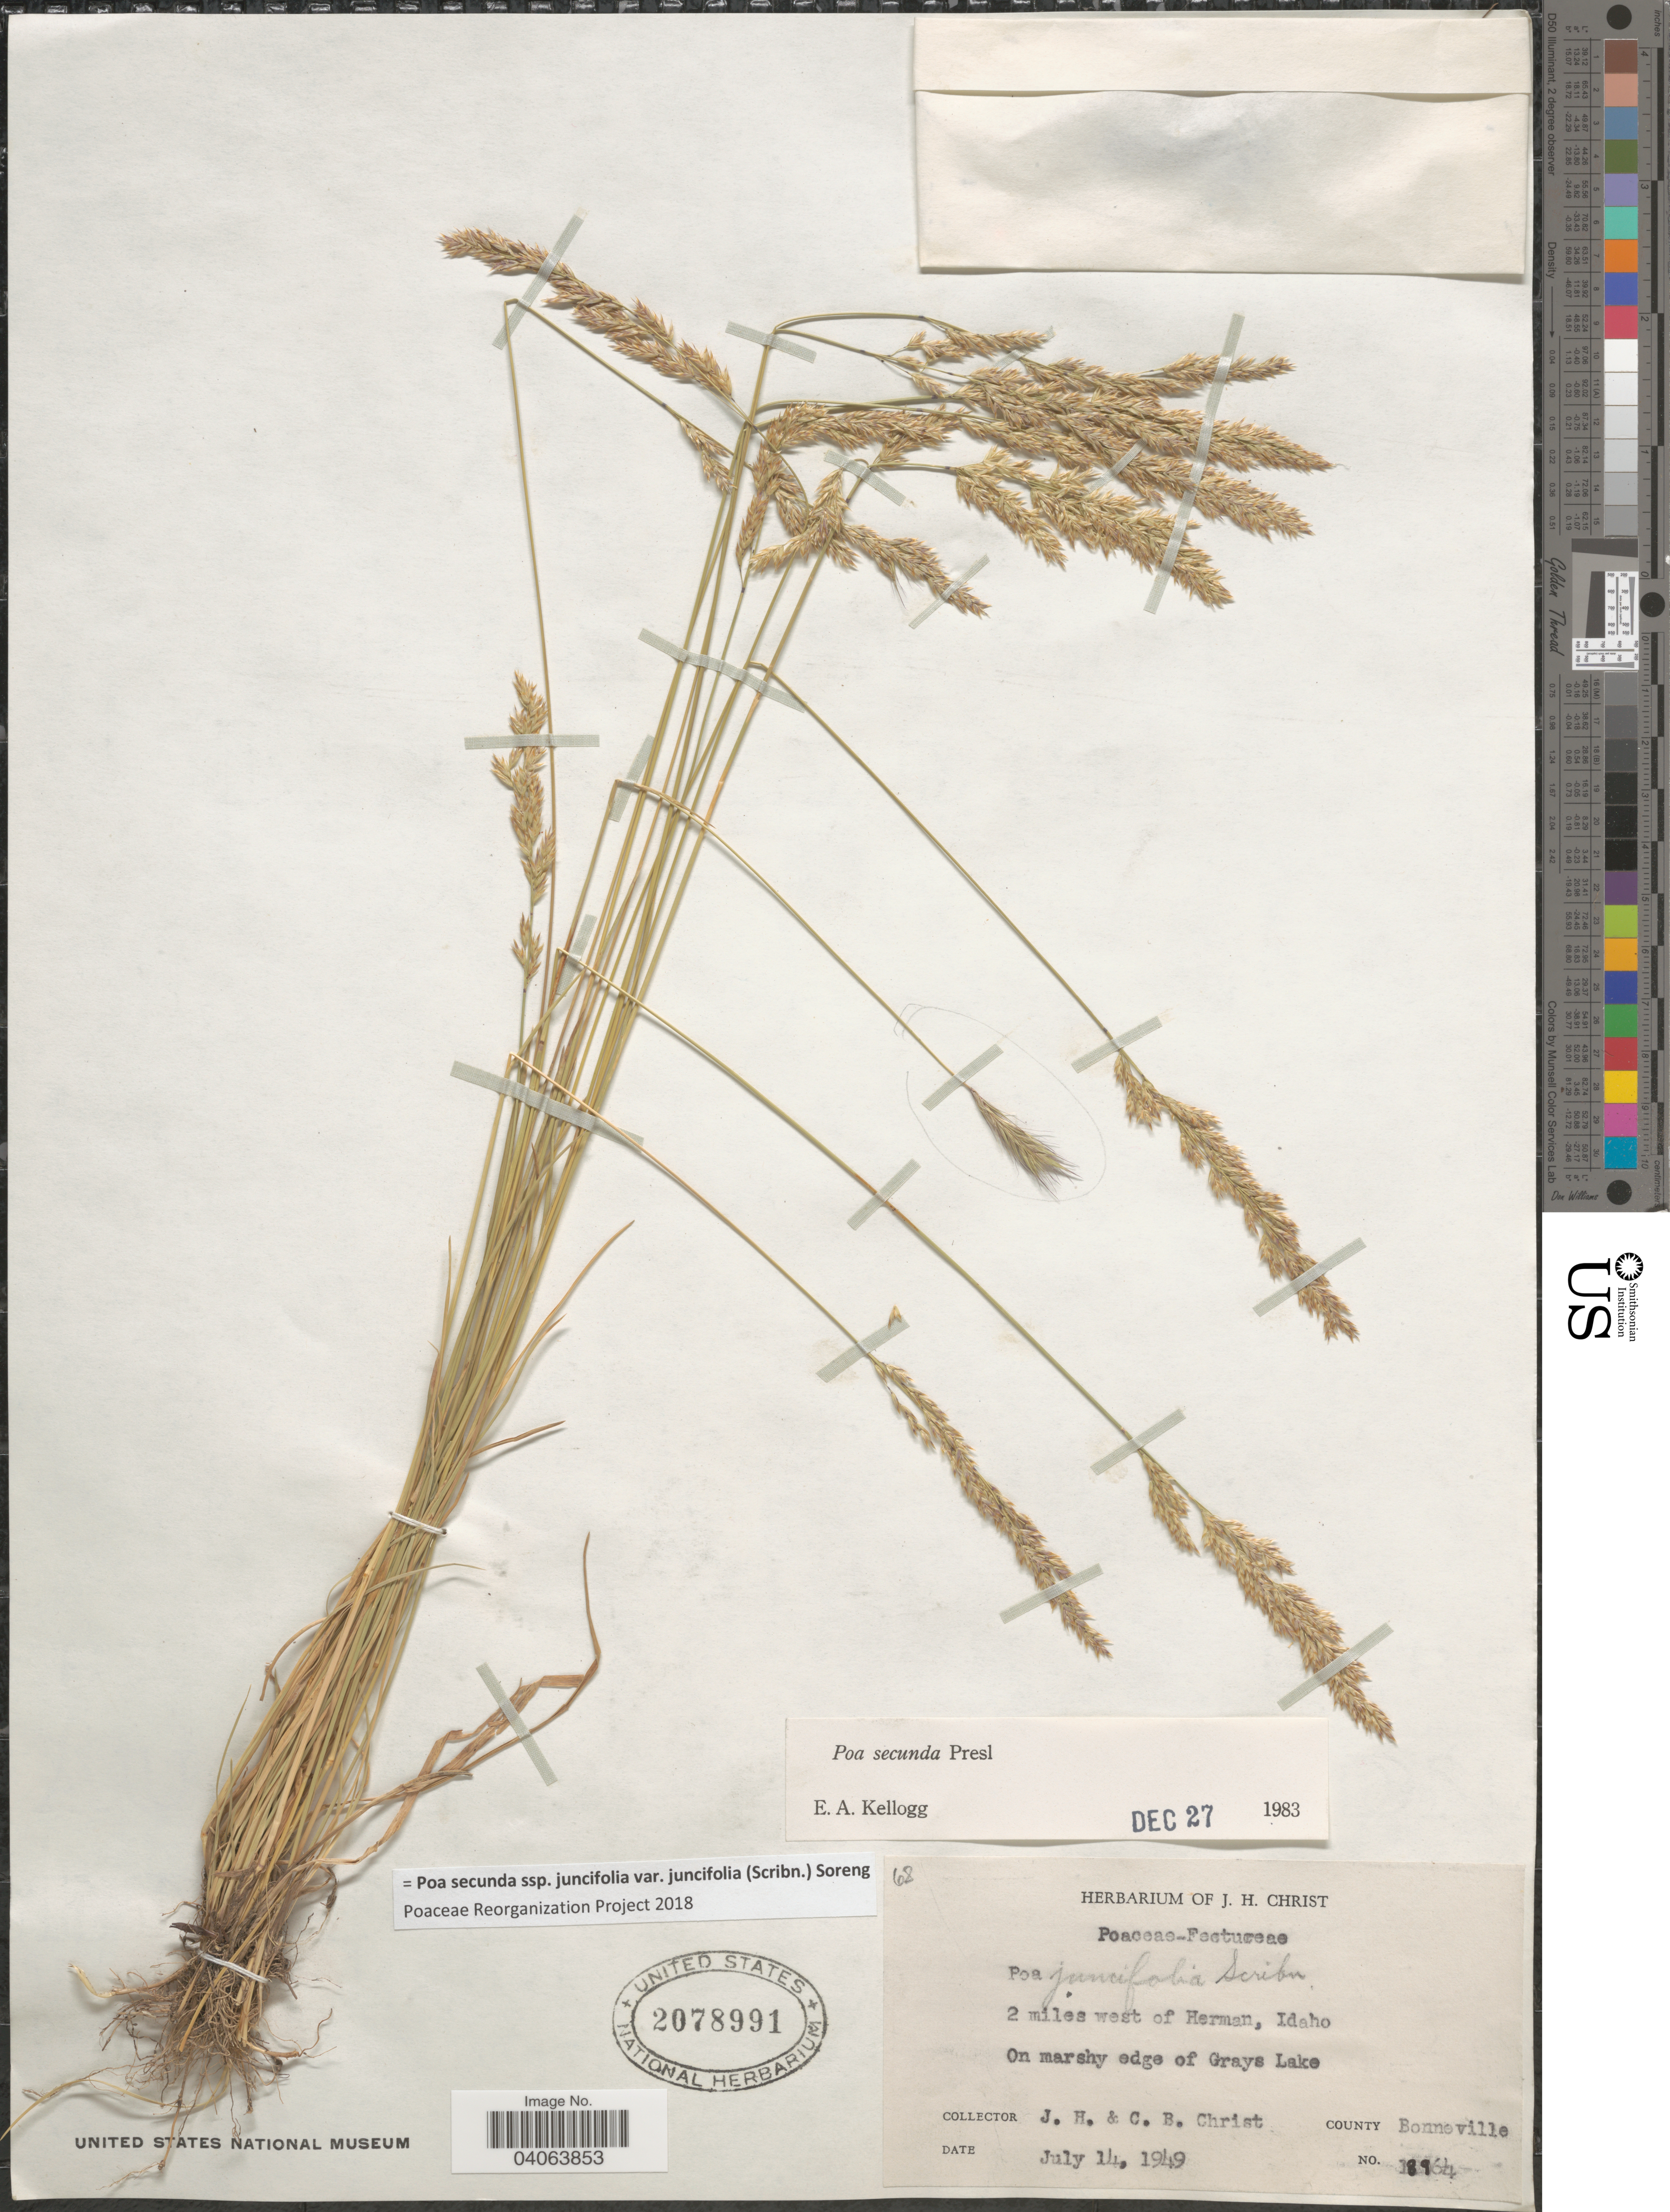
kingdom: Plantae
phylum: Tracheophyta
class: Liliopsida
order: Poales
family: Poaceae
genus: Poa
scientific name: Poa secunda subsp. juncifolia var. juncifolia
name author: (Scribn.) Soreng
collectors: J. H. Christ & C. Christ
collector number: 18964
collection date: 1949-07-14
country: United States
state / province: Idaho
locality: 2 miles west of Herman. On marshy edge of Grays Lake. County Bonneville.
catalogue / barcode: US 2078991